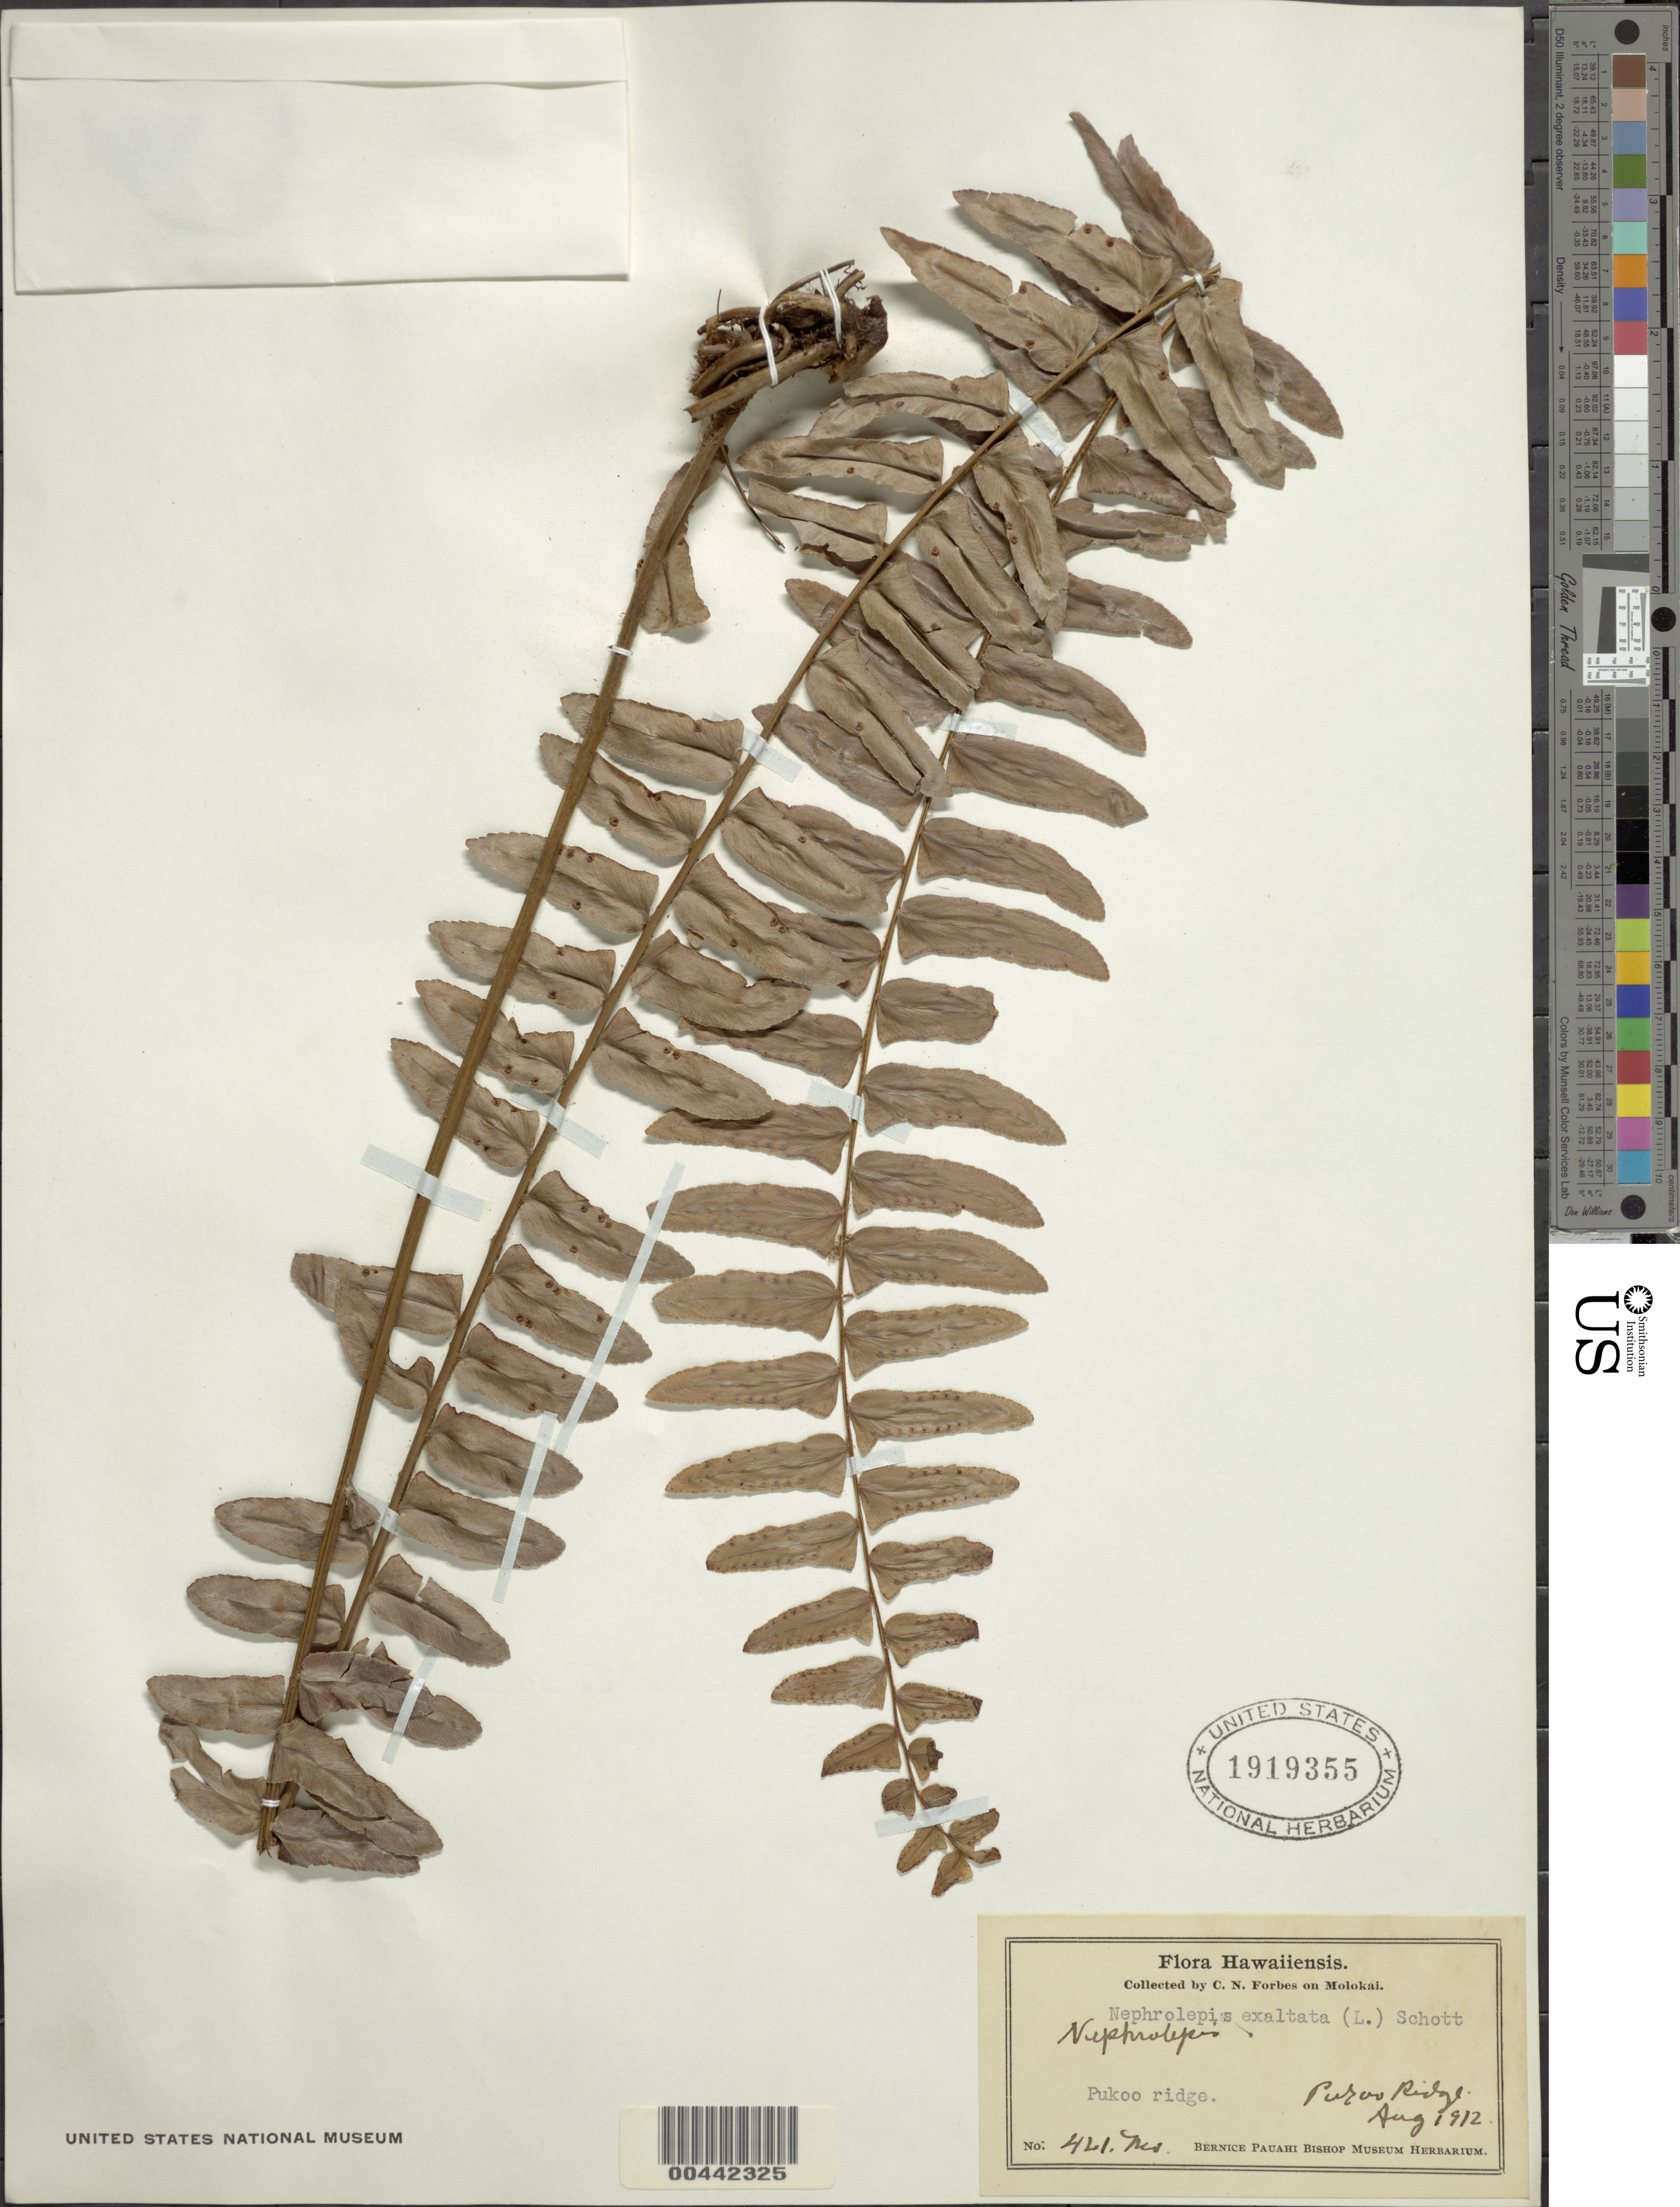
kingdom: Plantae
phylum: Tracheophyta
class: Polypodiopsida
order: Polypodiales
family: Nephrolepidaceae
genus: Nephrolepis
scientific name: Nephrolepis exaltata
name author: (L.) Schott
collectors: C. N. Forbes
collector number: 421.Mo.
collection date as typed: Aug 1912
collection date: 1912-08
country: United States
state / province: Hawaii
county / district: Maui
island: Moloka'i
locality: Pukoo ridge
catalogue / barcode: US 1919355